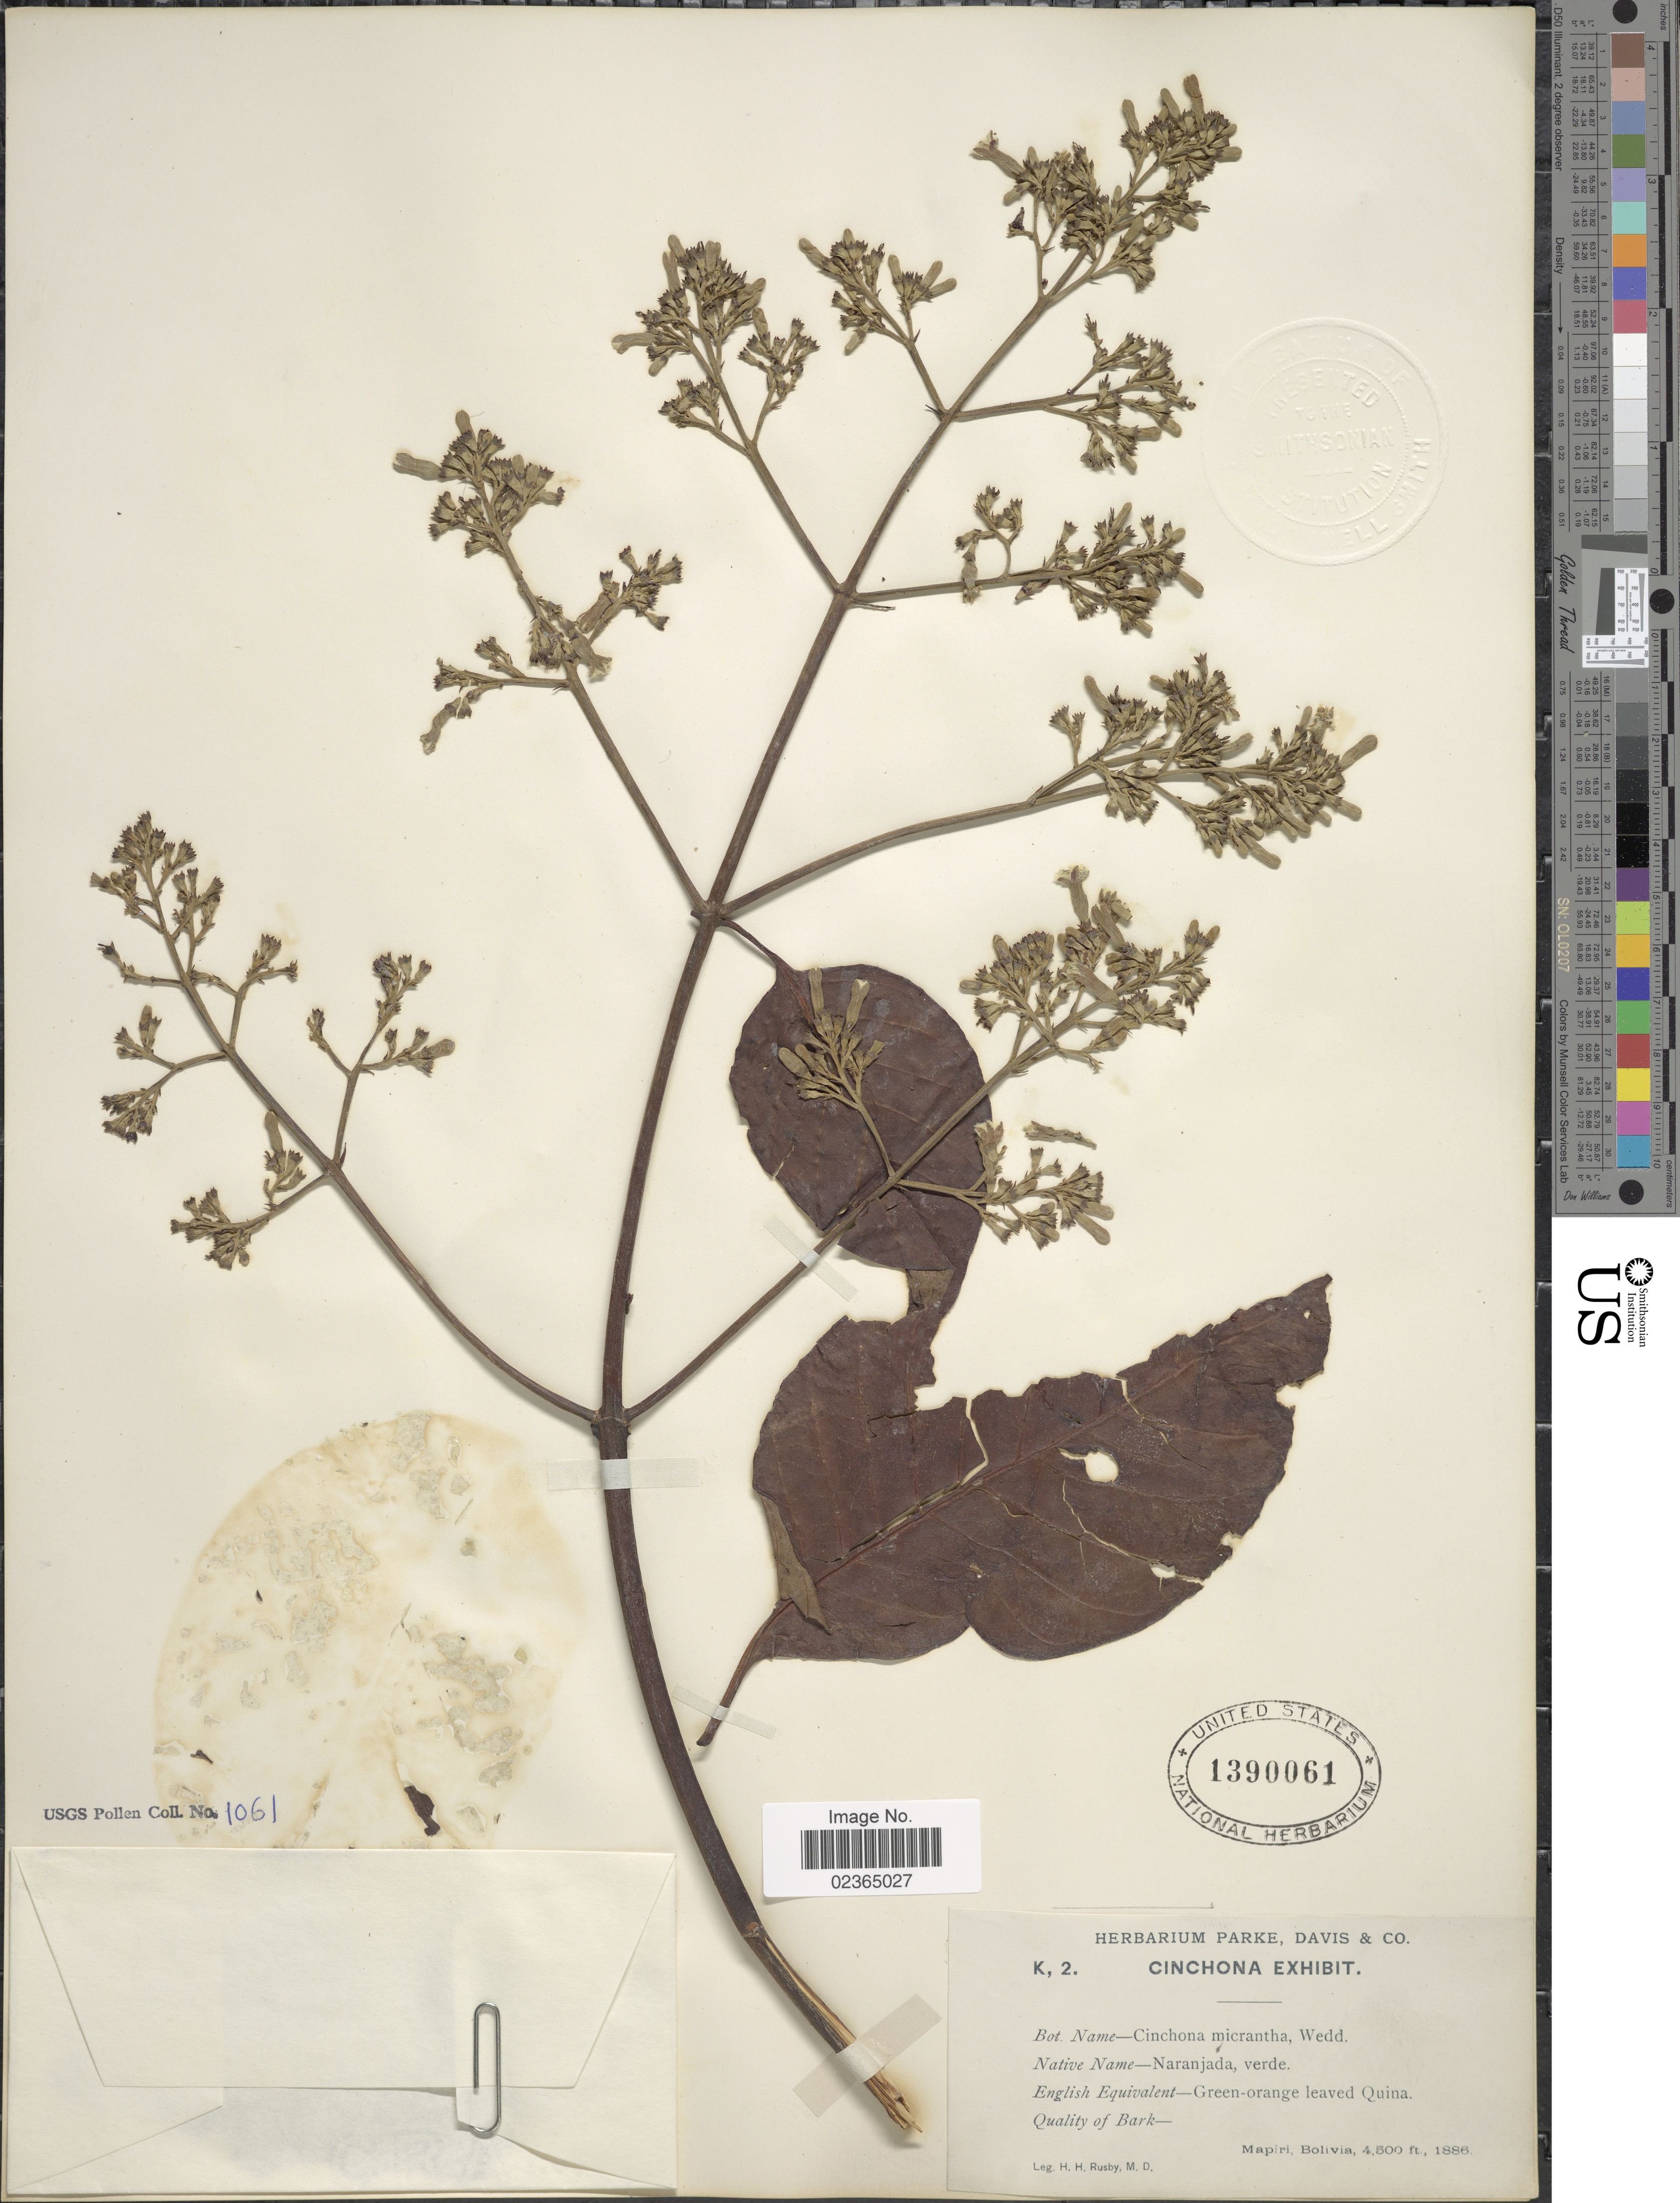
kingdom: Plantae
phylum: Tracheophyta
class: Magnoliopsida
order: Gentianales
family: Rubiaceae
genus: Cinchona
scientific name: Cinchona pubescens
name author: Vahl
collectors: H. H. Rusby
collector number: K, 2.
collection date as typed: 1886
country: Bolivia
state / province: La Páz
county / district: Larecaja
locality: Mapiri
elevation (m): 1372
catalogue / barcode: US 1390061